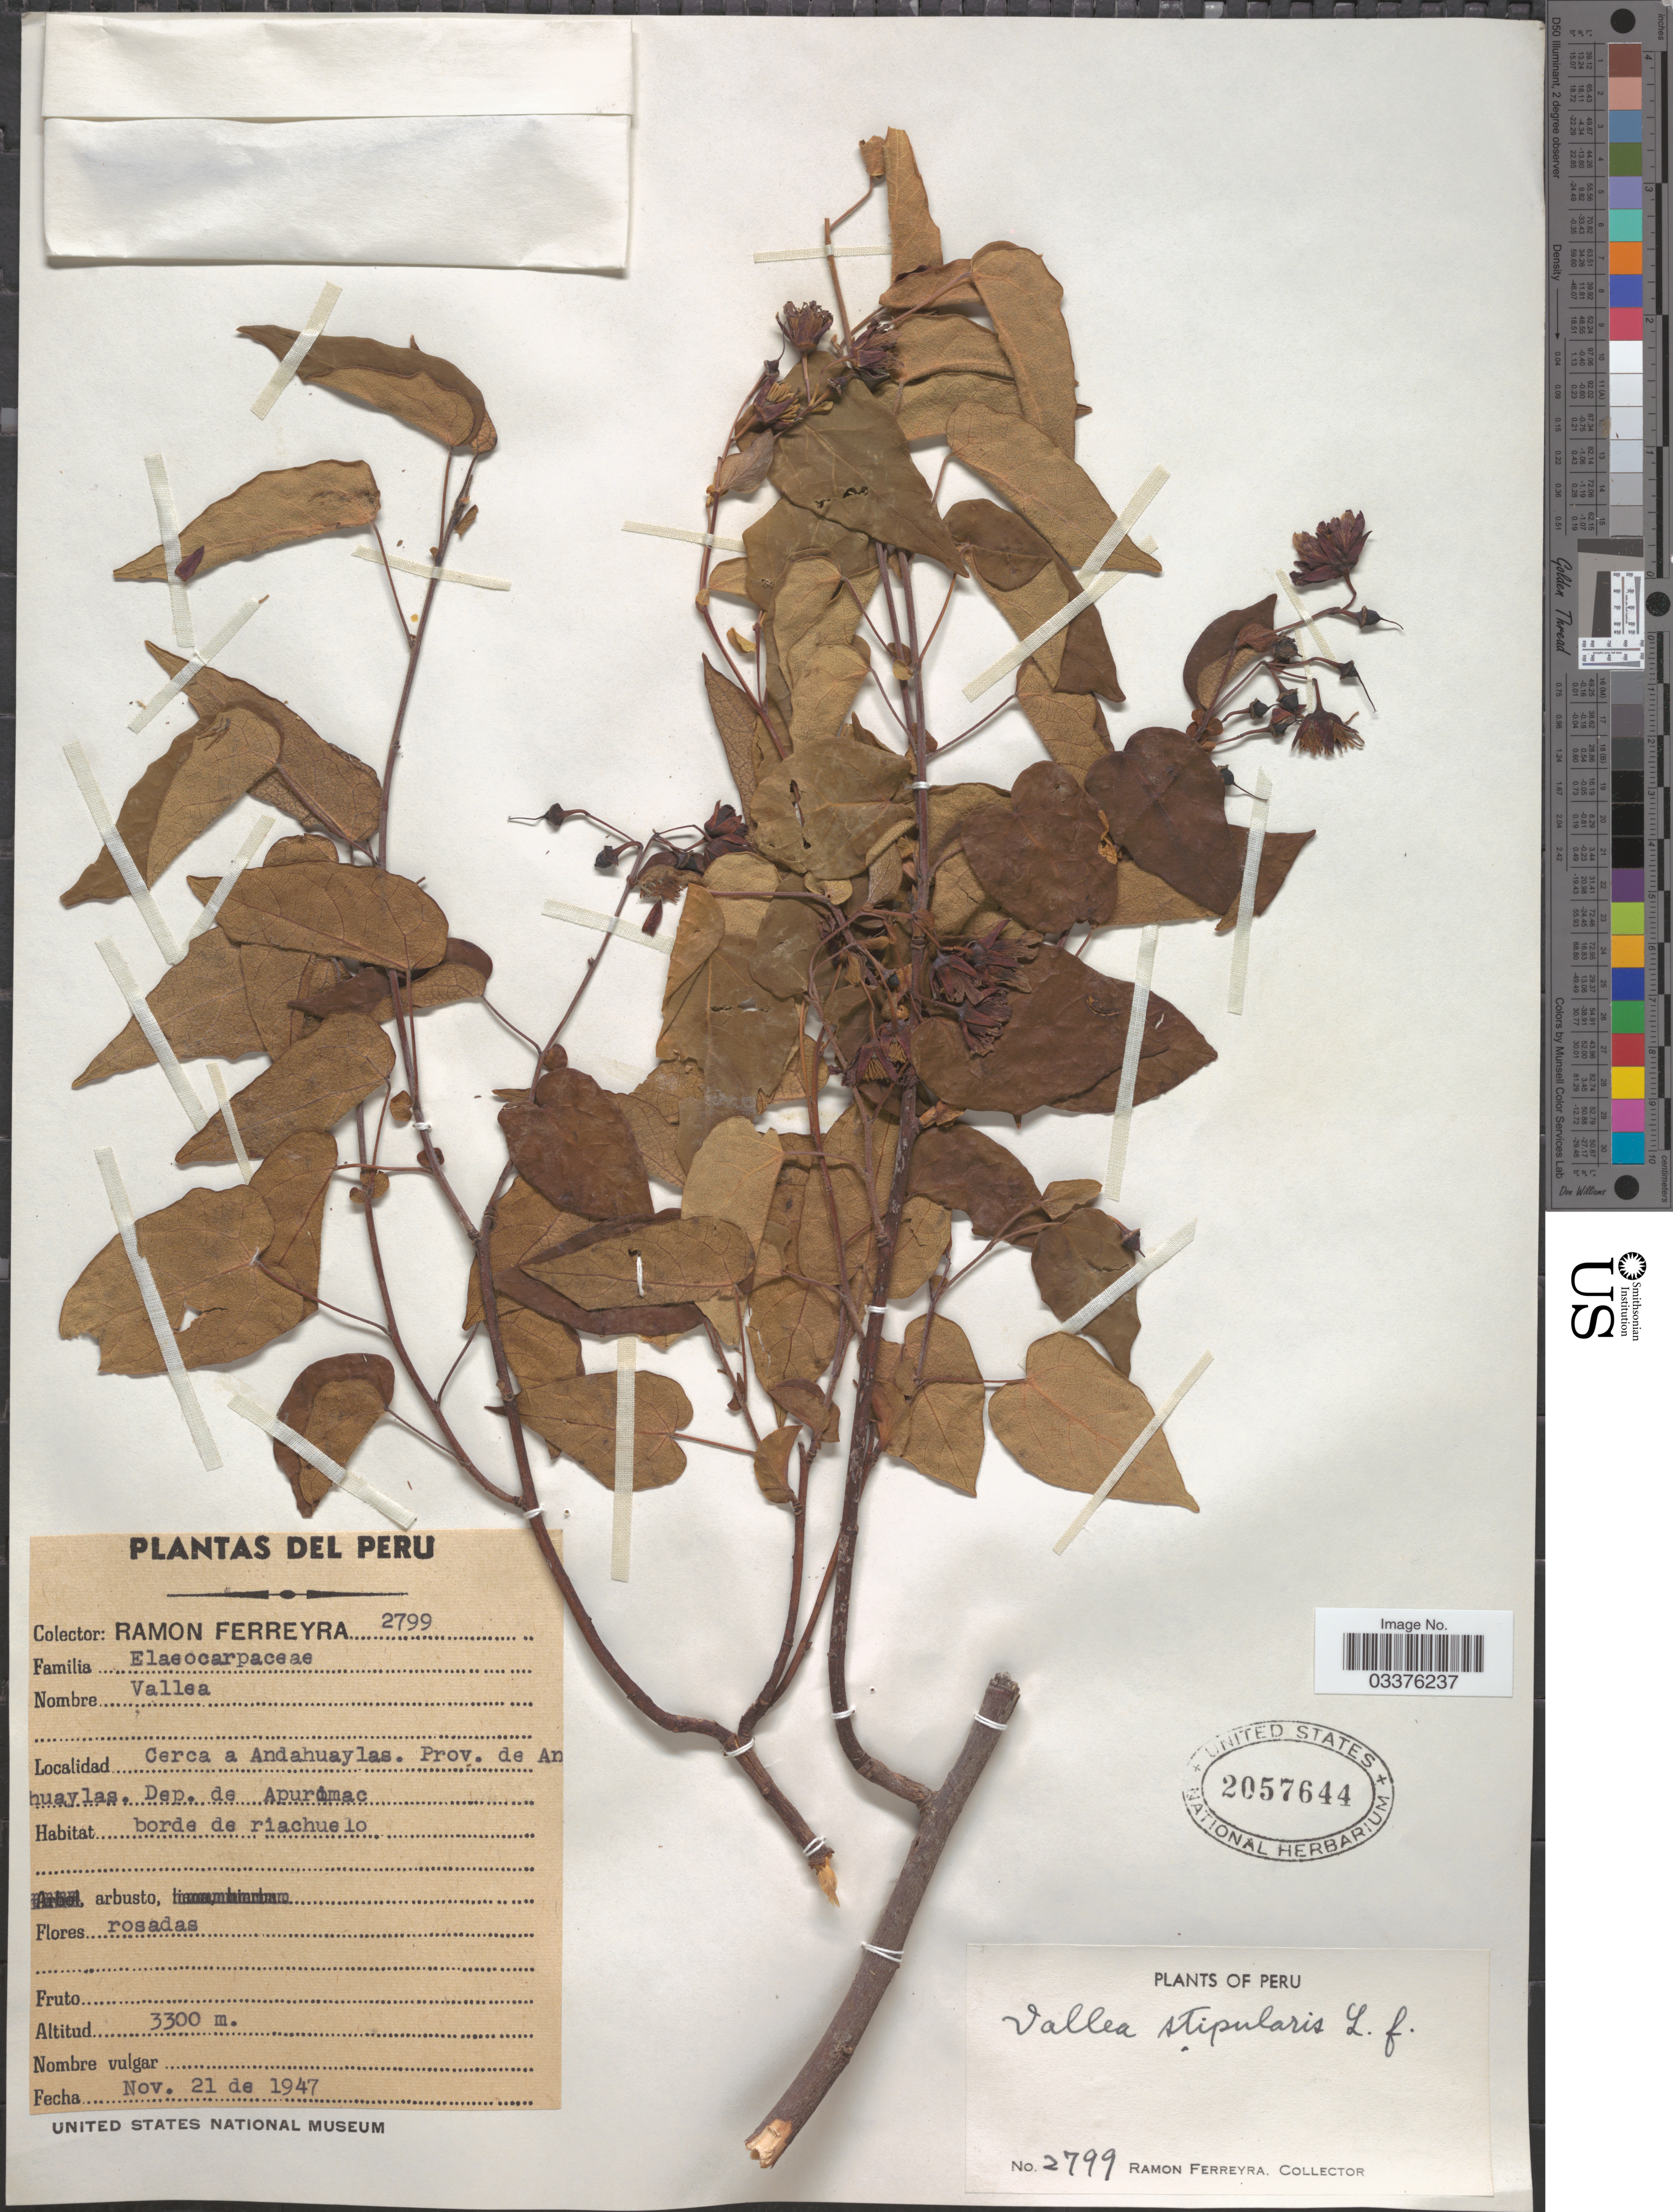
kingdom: Plantae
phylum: Tracheophyta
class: Magnoliopsida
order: Oxalidales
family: Elaeocarpaceae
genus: Vallea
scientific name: Vallea stipularis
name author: L. f.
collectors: R. A. Ferreyra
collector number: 2799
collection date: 1947-11-21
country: Peru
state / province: Apurímac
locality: Cerca a Andahuaylas. Prov. de Andhuaylas, Dep. de Apurimac.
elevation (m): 3300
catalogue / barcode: US 2057644